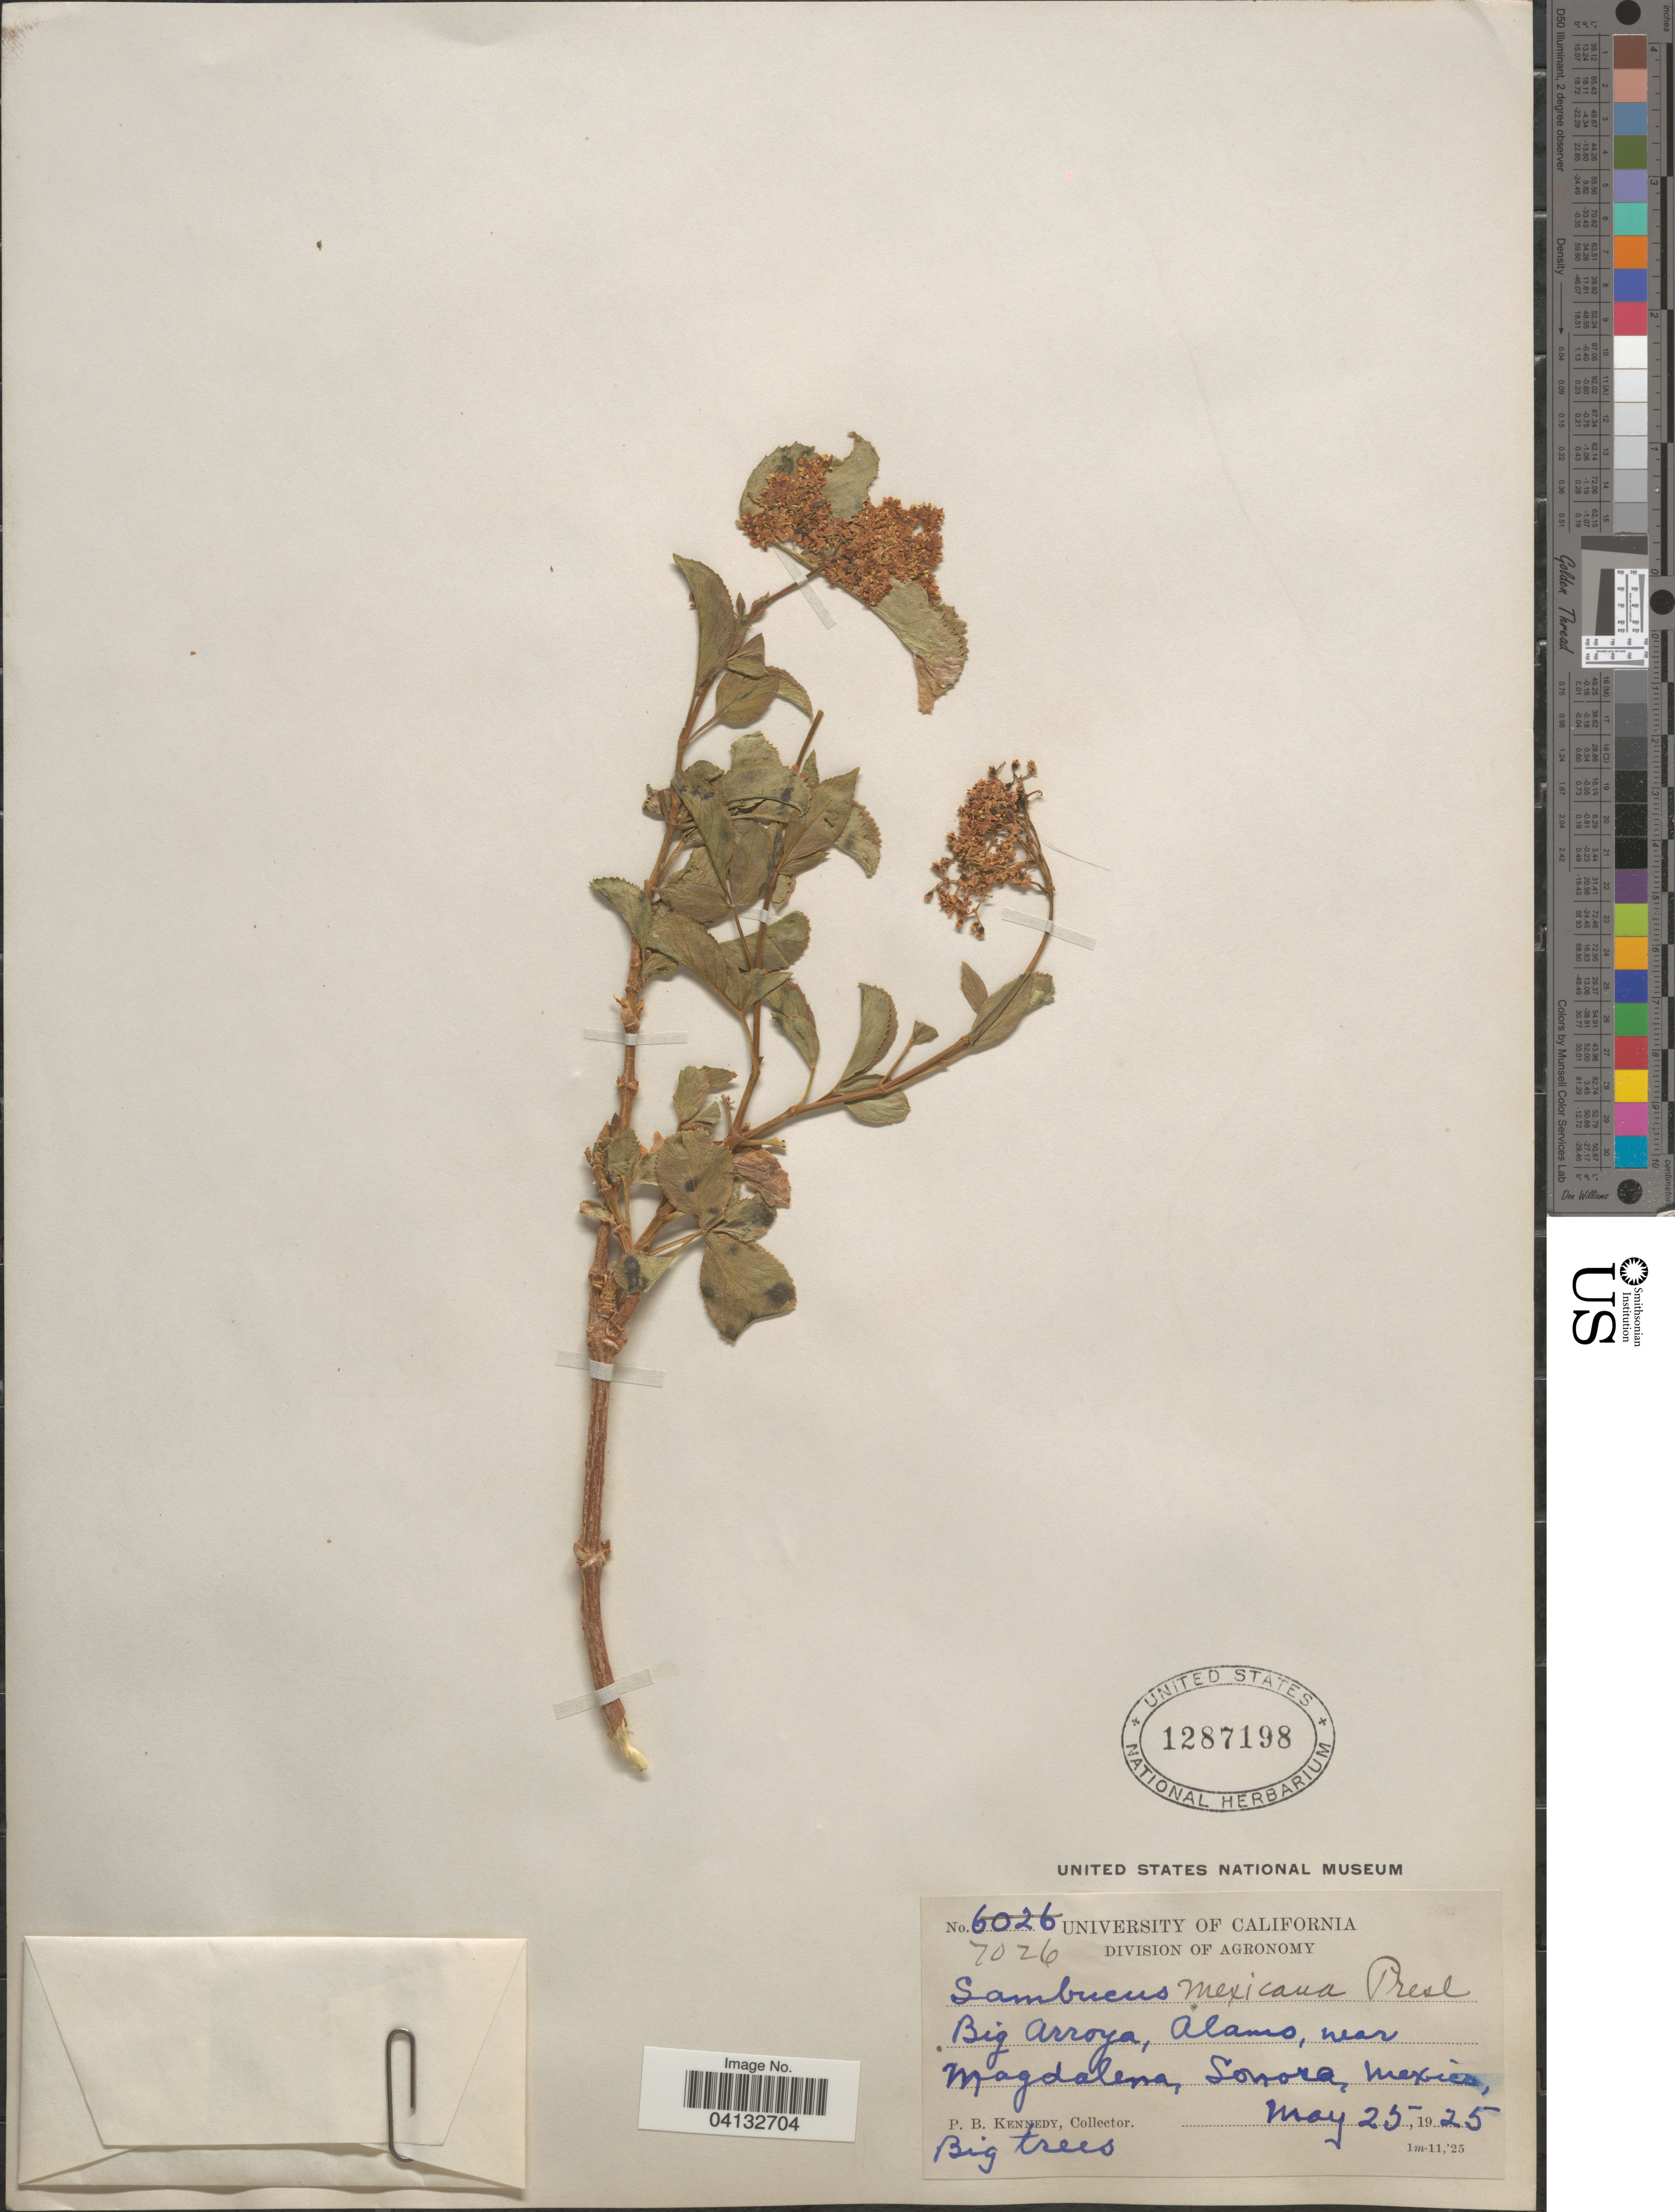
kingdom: Plantae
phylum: Tracheophyta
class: Magnoliopsida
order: Dipsacales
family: Viburnaceae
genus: Sambucus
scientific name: Sambucus mexicana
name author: C. Presl ex DC.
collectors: P. B. Kennedy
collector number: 7026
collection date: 1925-05-25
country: Mexico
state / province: Sonora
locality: Big Arroyo, Alamo, near Magdalena.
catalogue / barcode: US 1287198